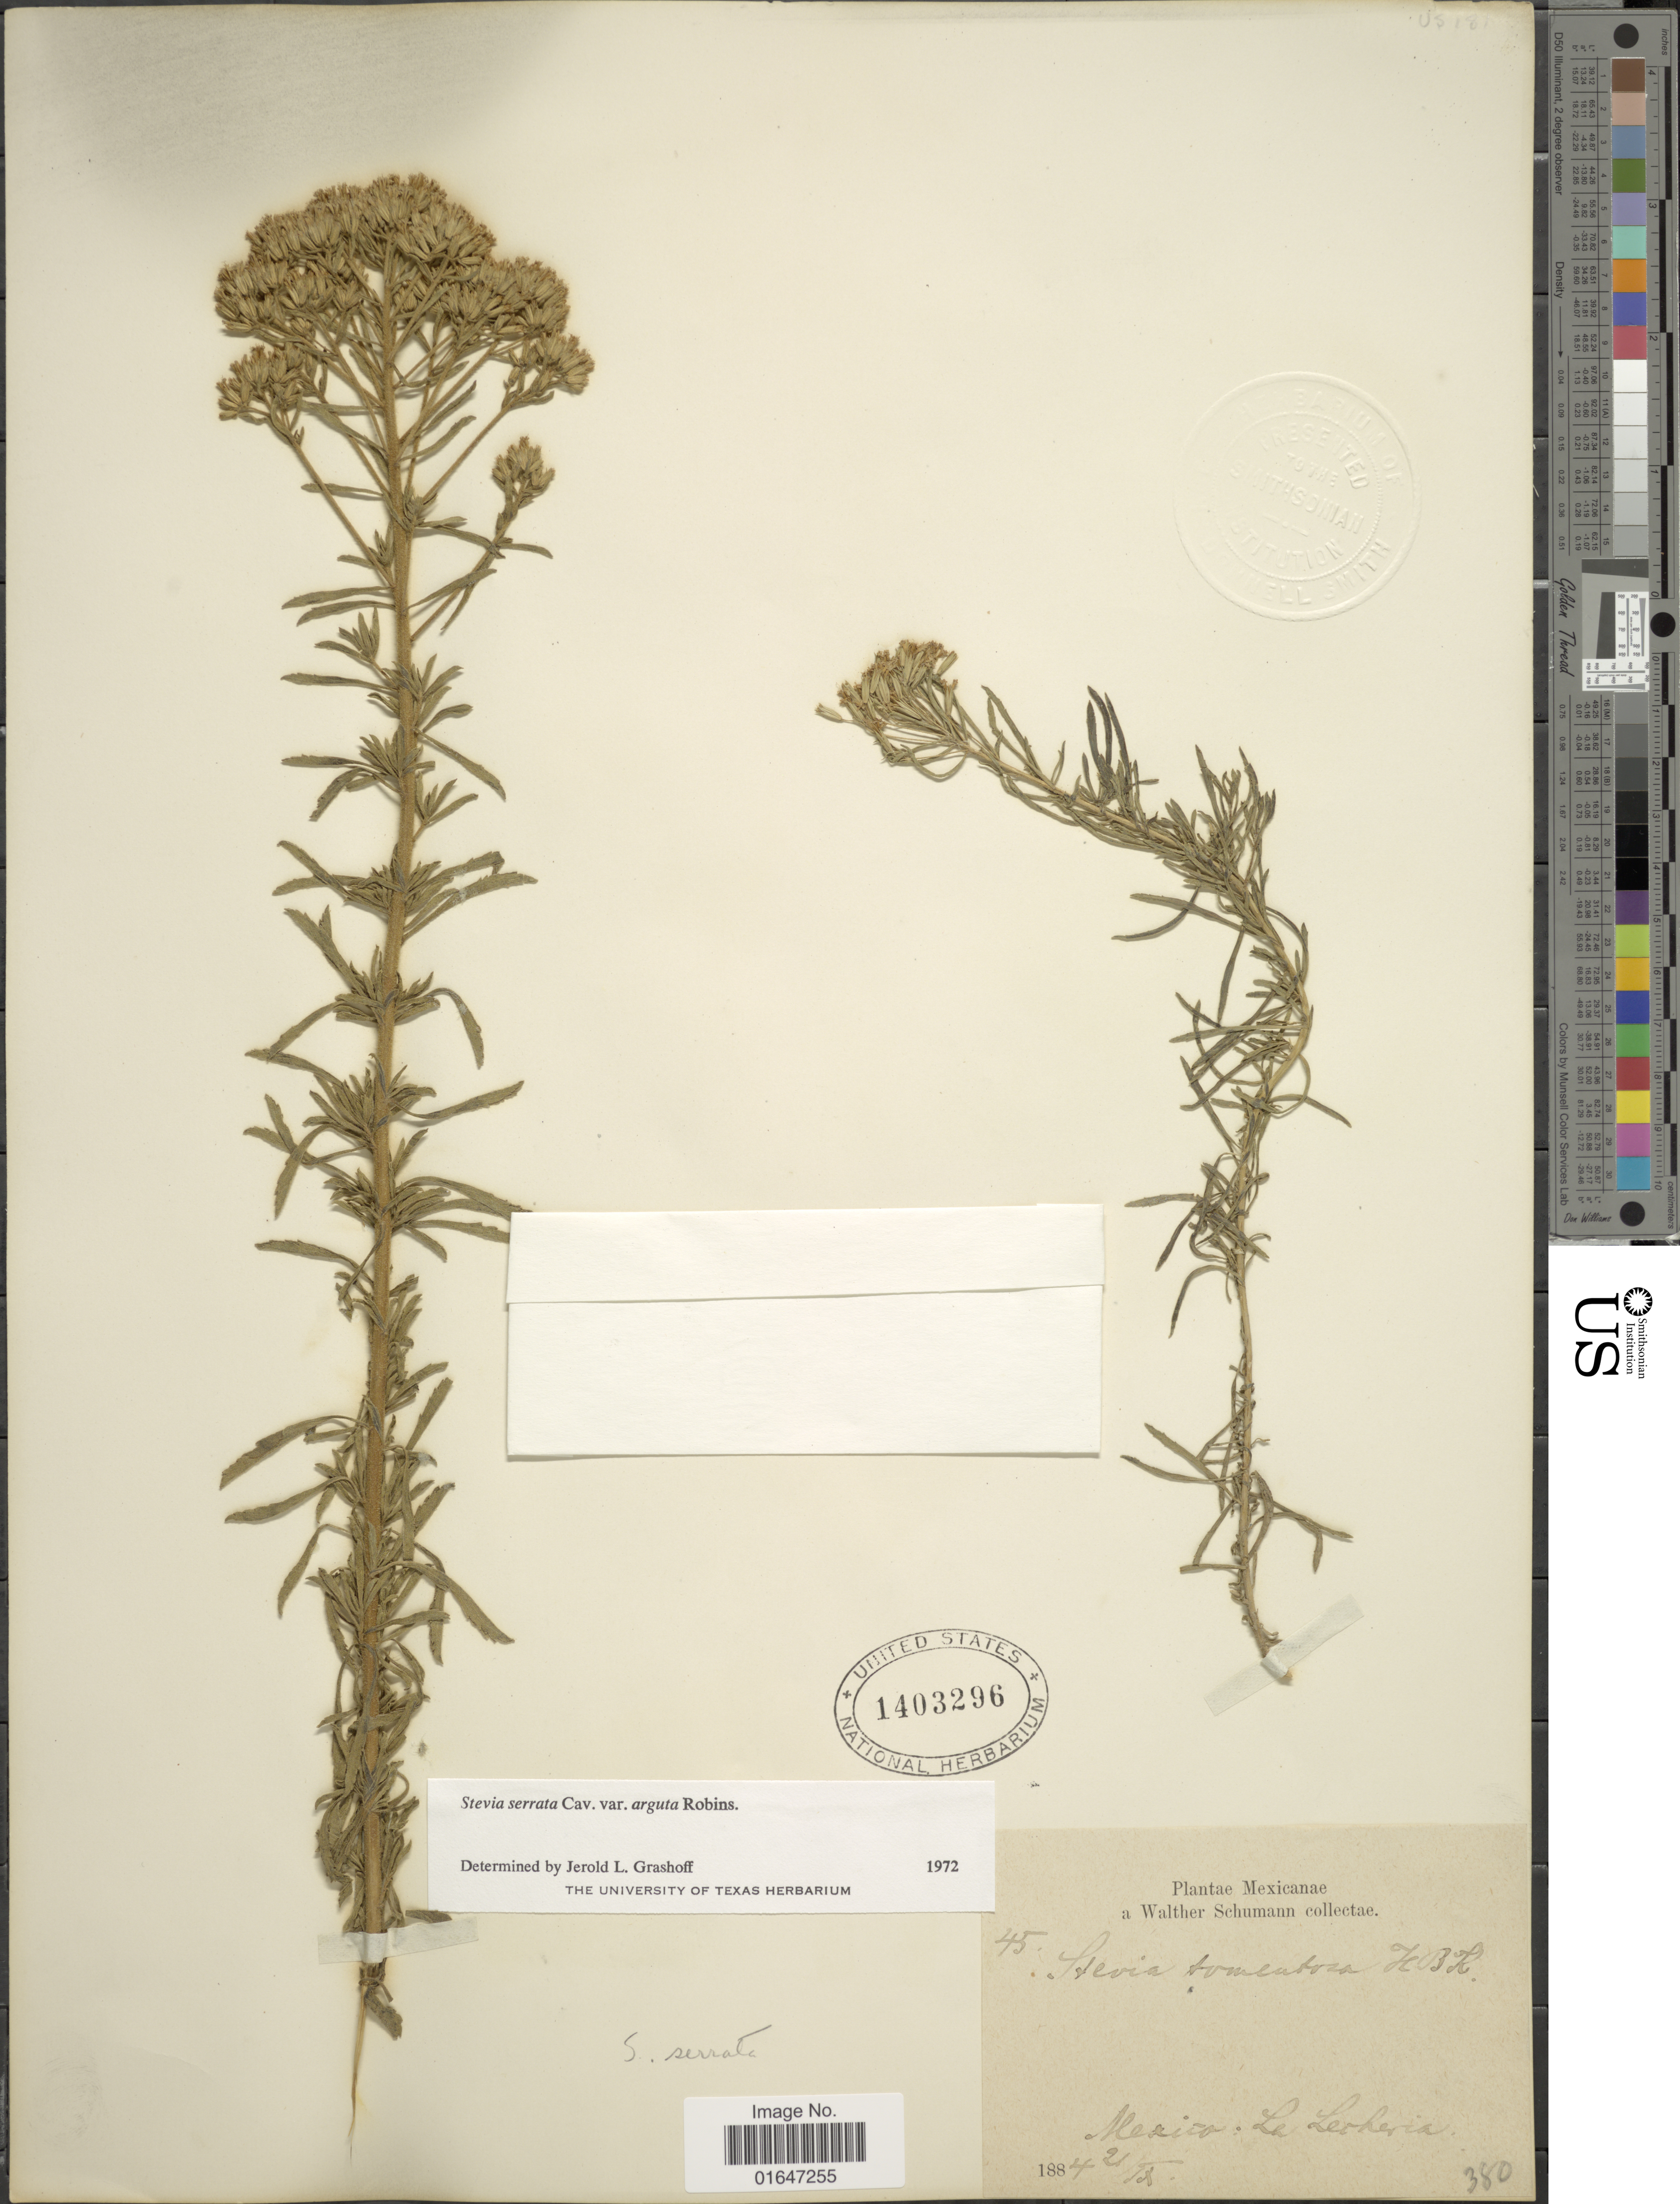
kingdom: Plantae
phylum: Tracheophyta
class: Magnoliopsida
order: Asterales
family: Asteraceae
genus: Stevia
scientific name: Stevia serrata var. arguta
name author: B.L. Rob.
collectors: W. Schumann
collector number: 45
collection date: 1884-09-21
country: Mexico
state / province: México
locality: Le Herbaria.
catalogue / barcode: US 1403296